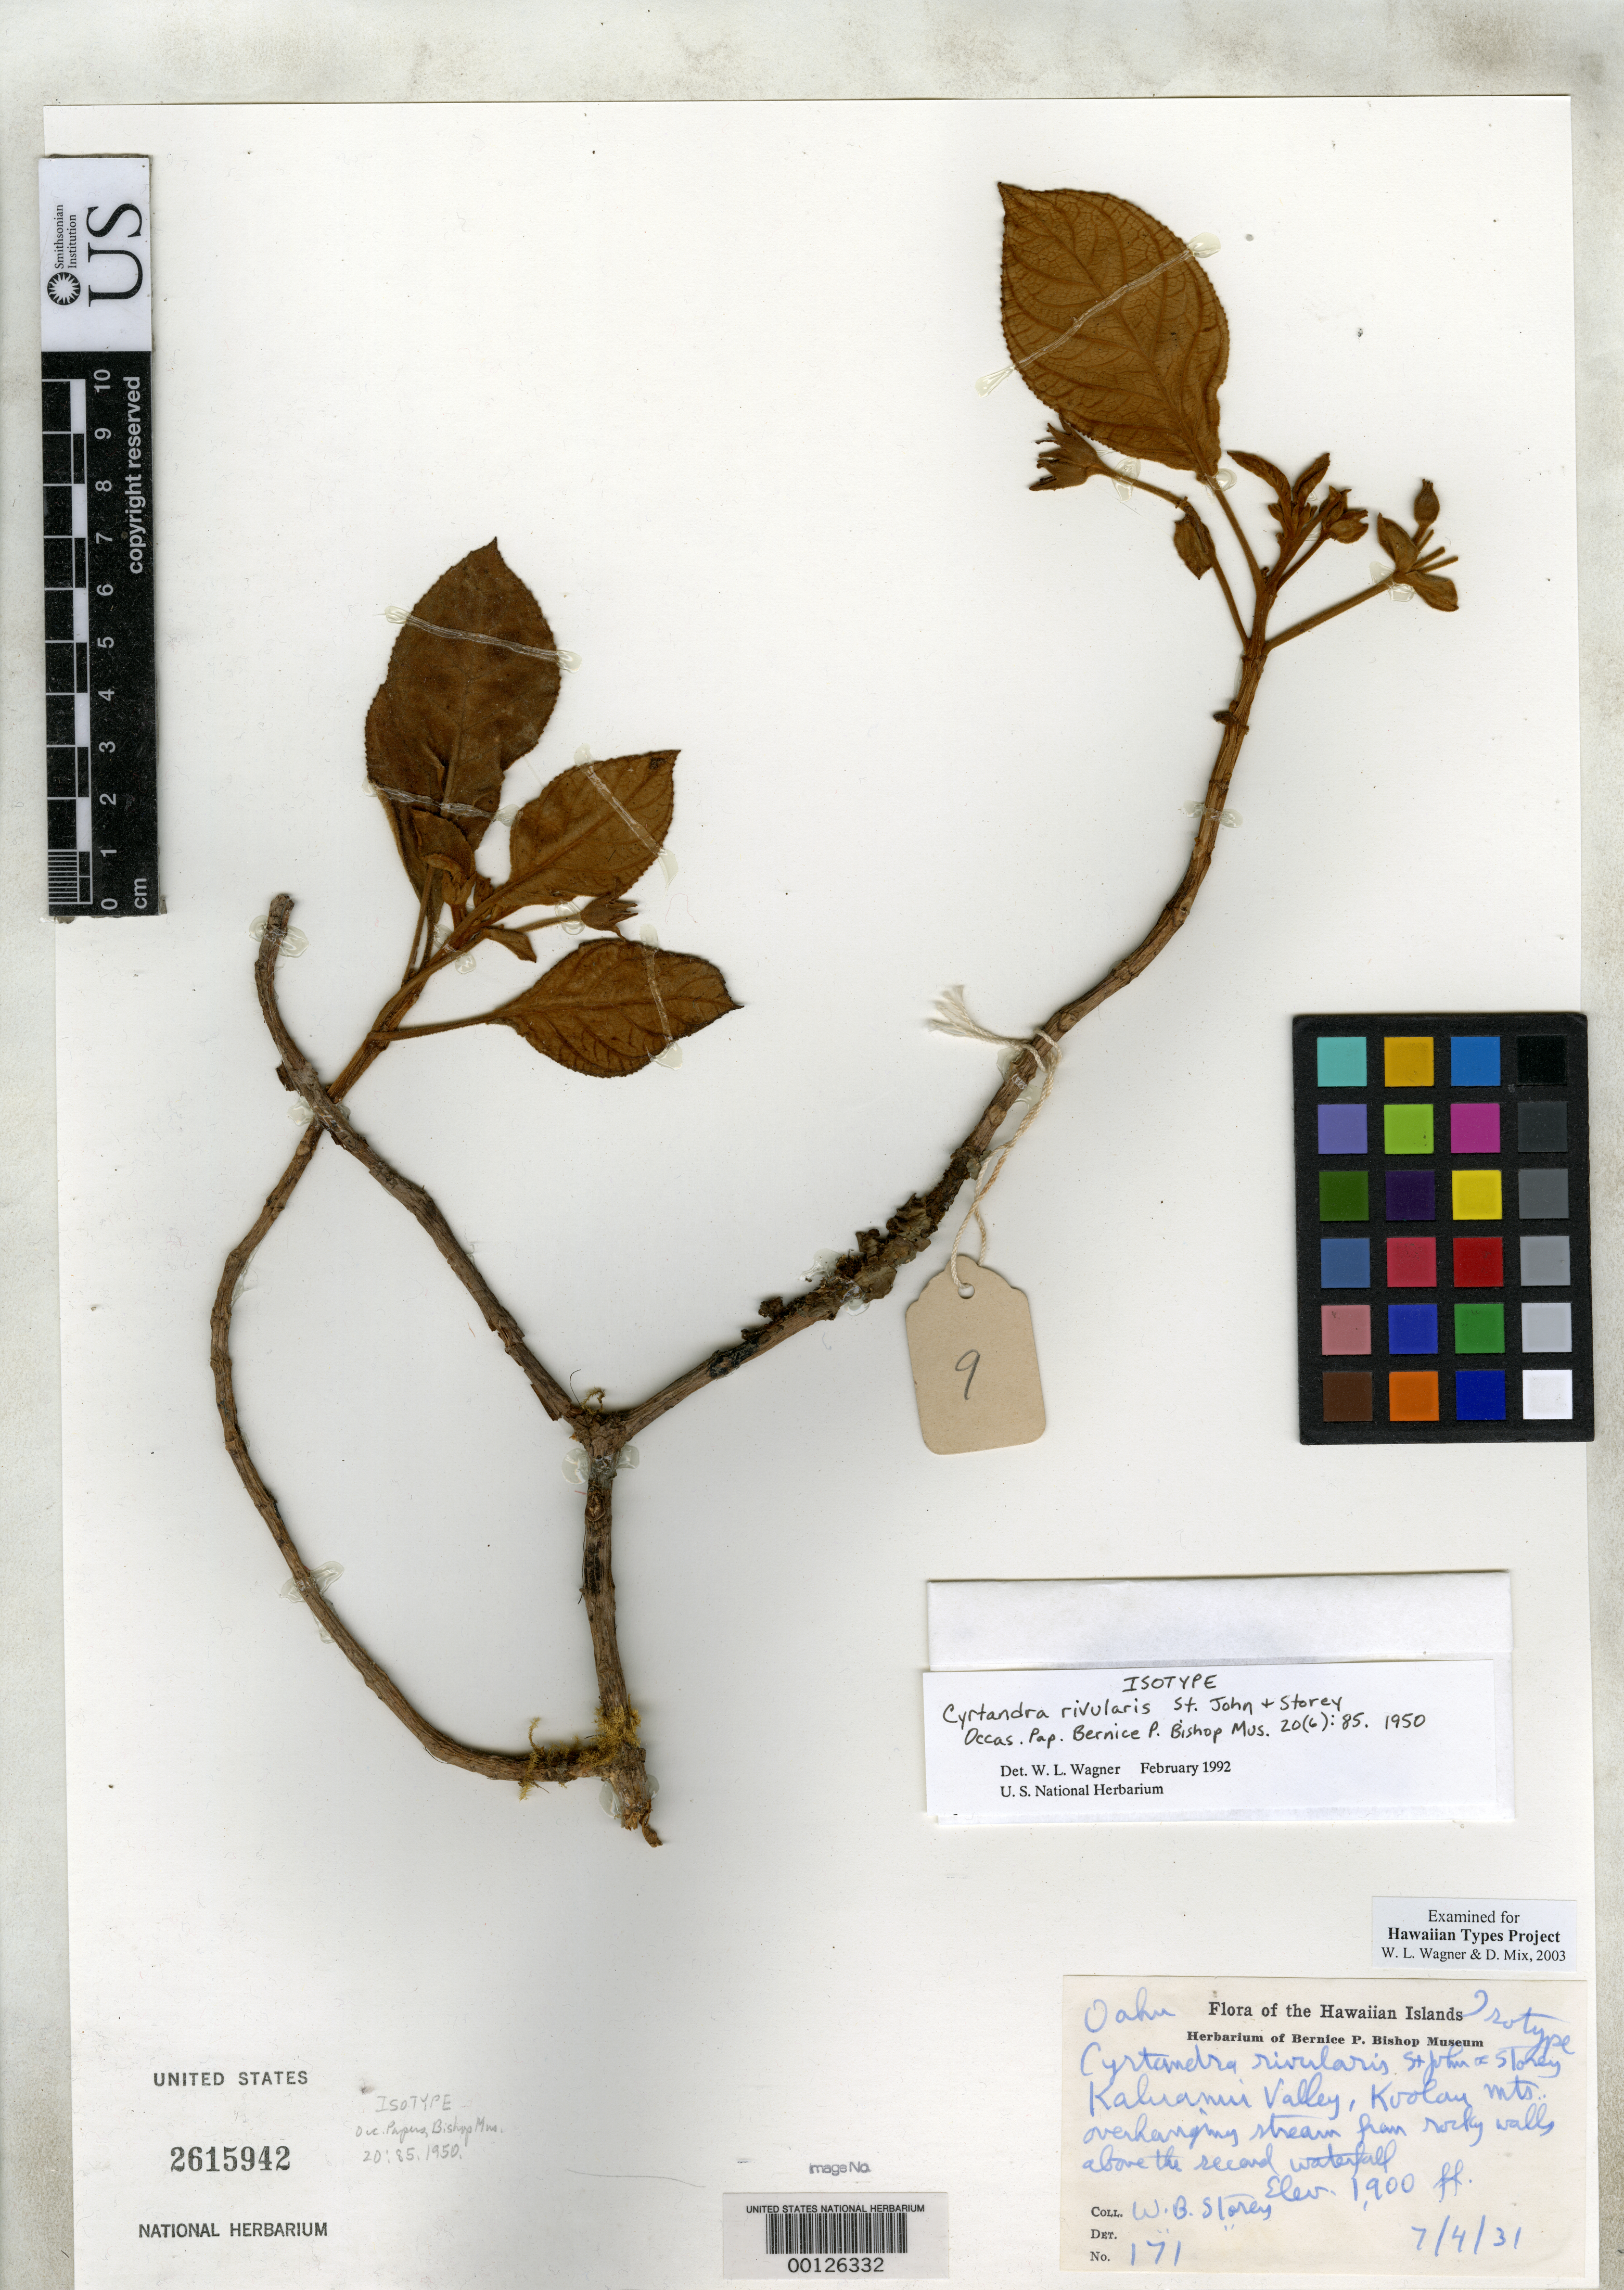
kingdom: Plantae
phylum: Tracheophyta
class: Magnoliopsida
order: Lamiales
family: Gesneriaceae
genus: Cyrtandra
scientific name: Cyrtandra rivularis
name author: H. St. John & Storey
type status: Isotype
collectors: W. Storey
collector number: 171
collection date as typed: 04 Jul 1931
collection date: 1931-07-04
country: United States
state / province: Hawaii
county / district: Honolulu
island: Oahu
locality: Kaluanui Valley, Koolau Range.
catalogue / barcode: US 2615942